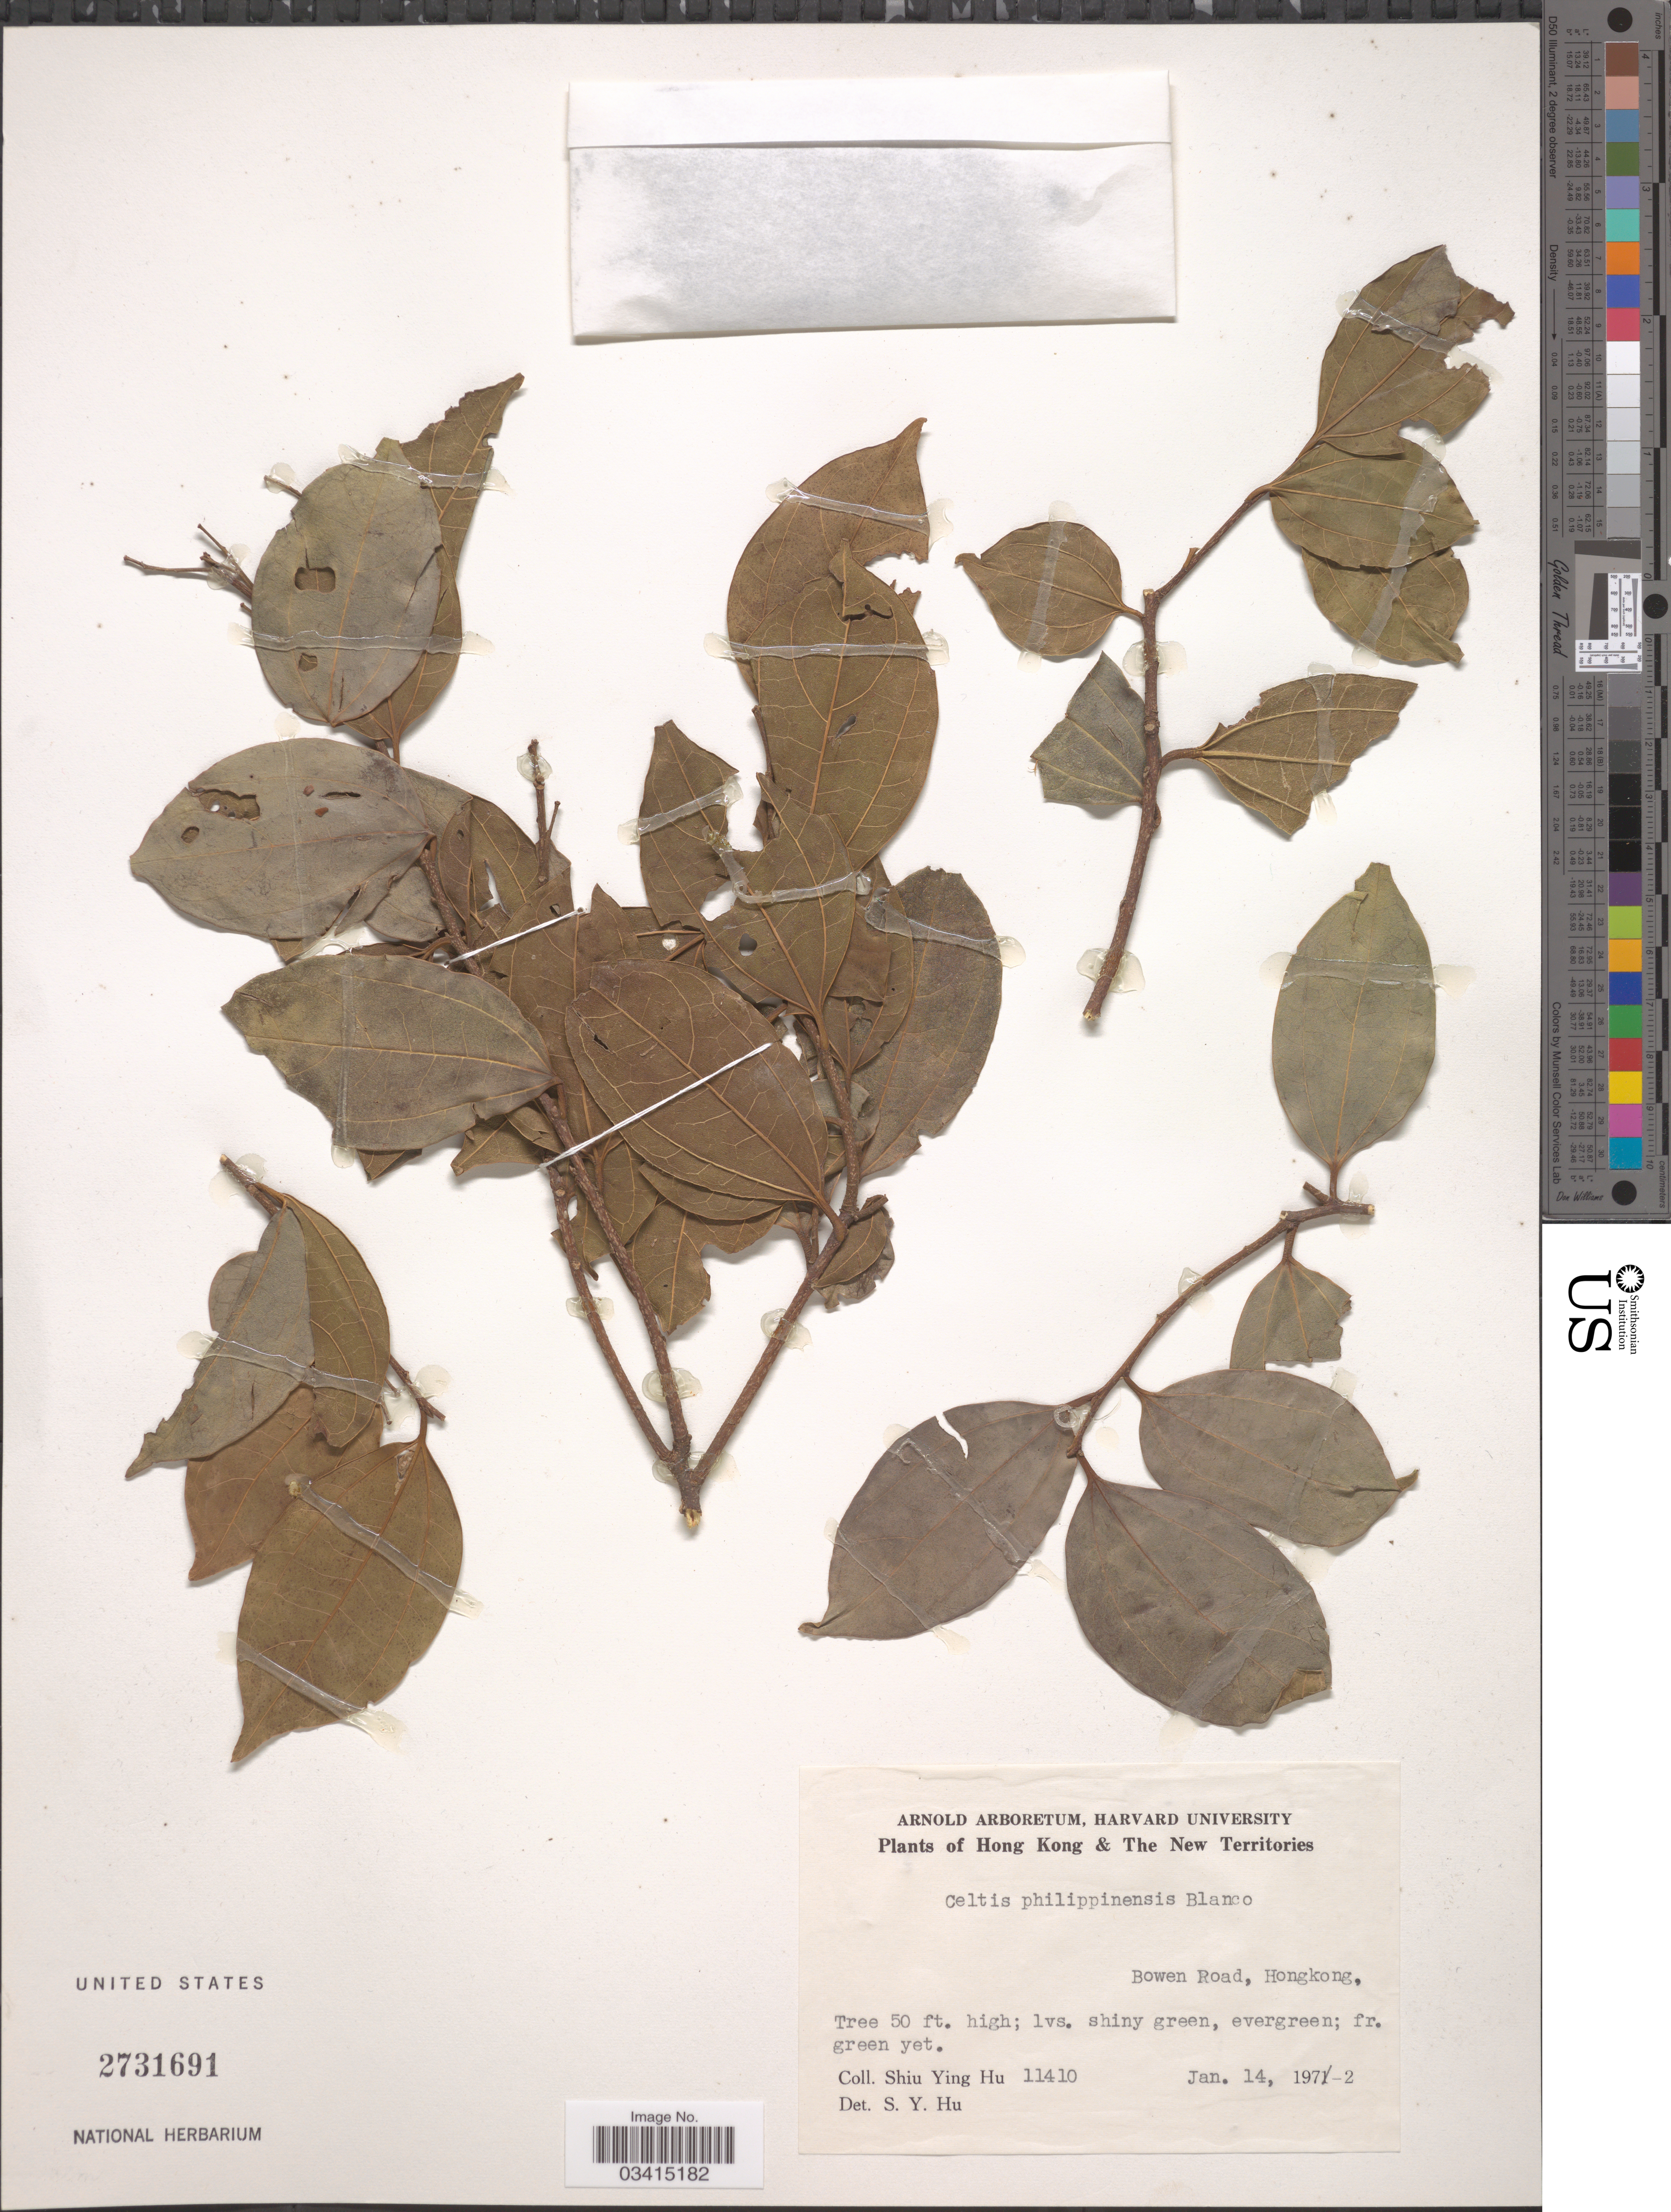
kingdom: Plantae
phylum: Tracheophyta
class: Magnoliopsida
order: Rosales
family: Cannabaceae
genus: Celtis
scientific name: Celtis philippensis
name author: Blanco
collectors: S. Y. Hu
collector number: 11410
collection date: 1972-01-14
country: China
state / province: Hong Kong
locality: Hong Kong & The New Territories. Bowen Road.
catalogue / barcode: US 2731691